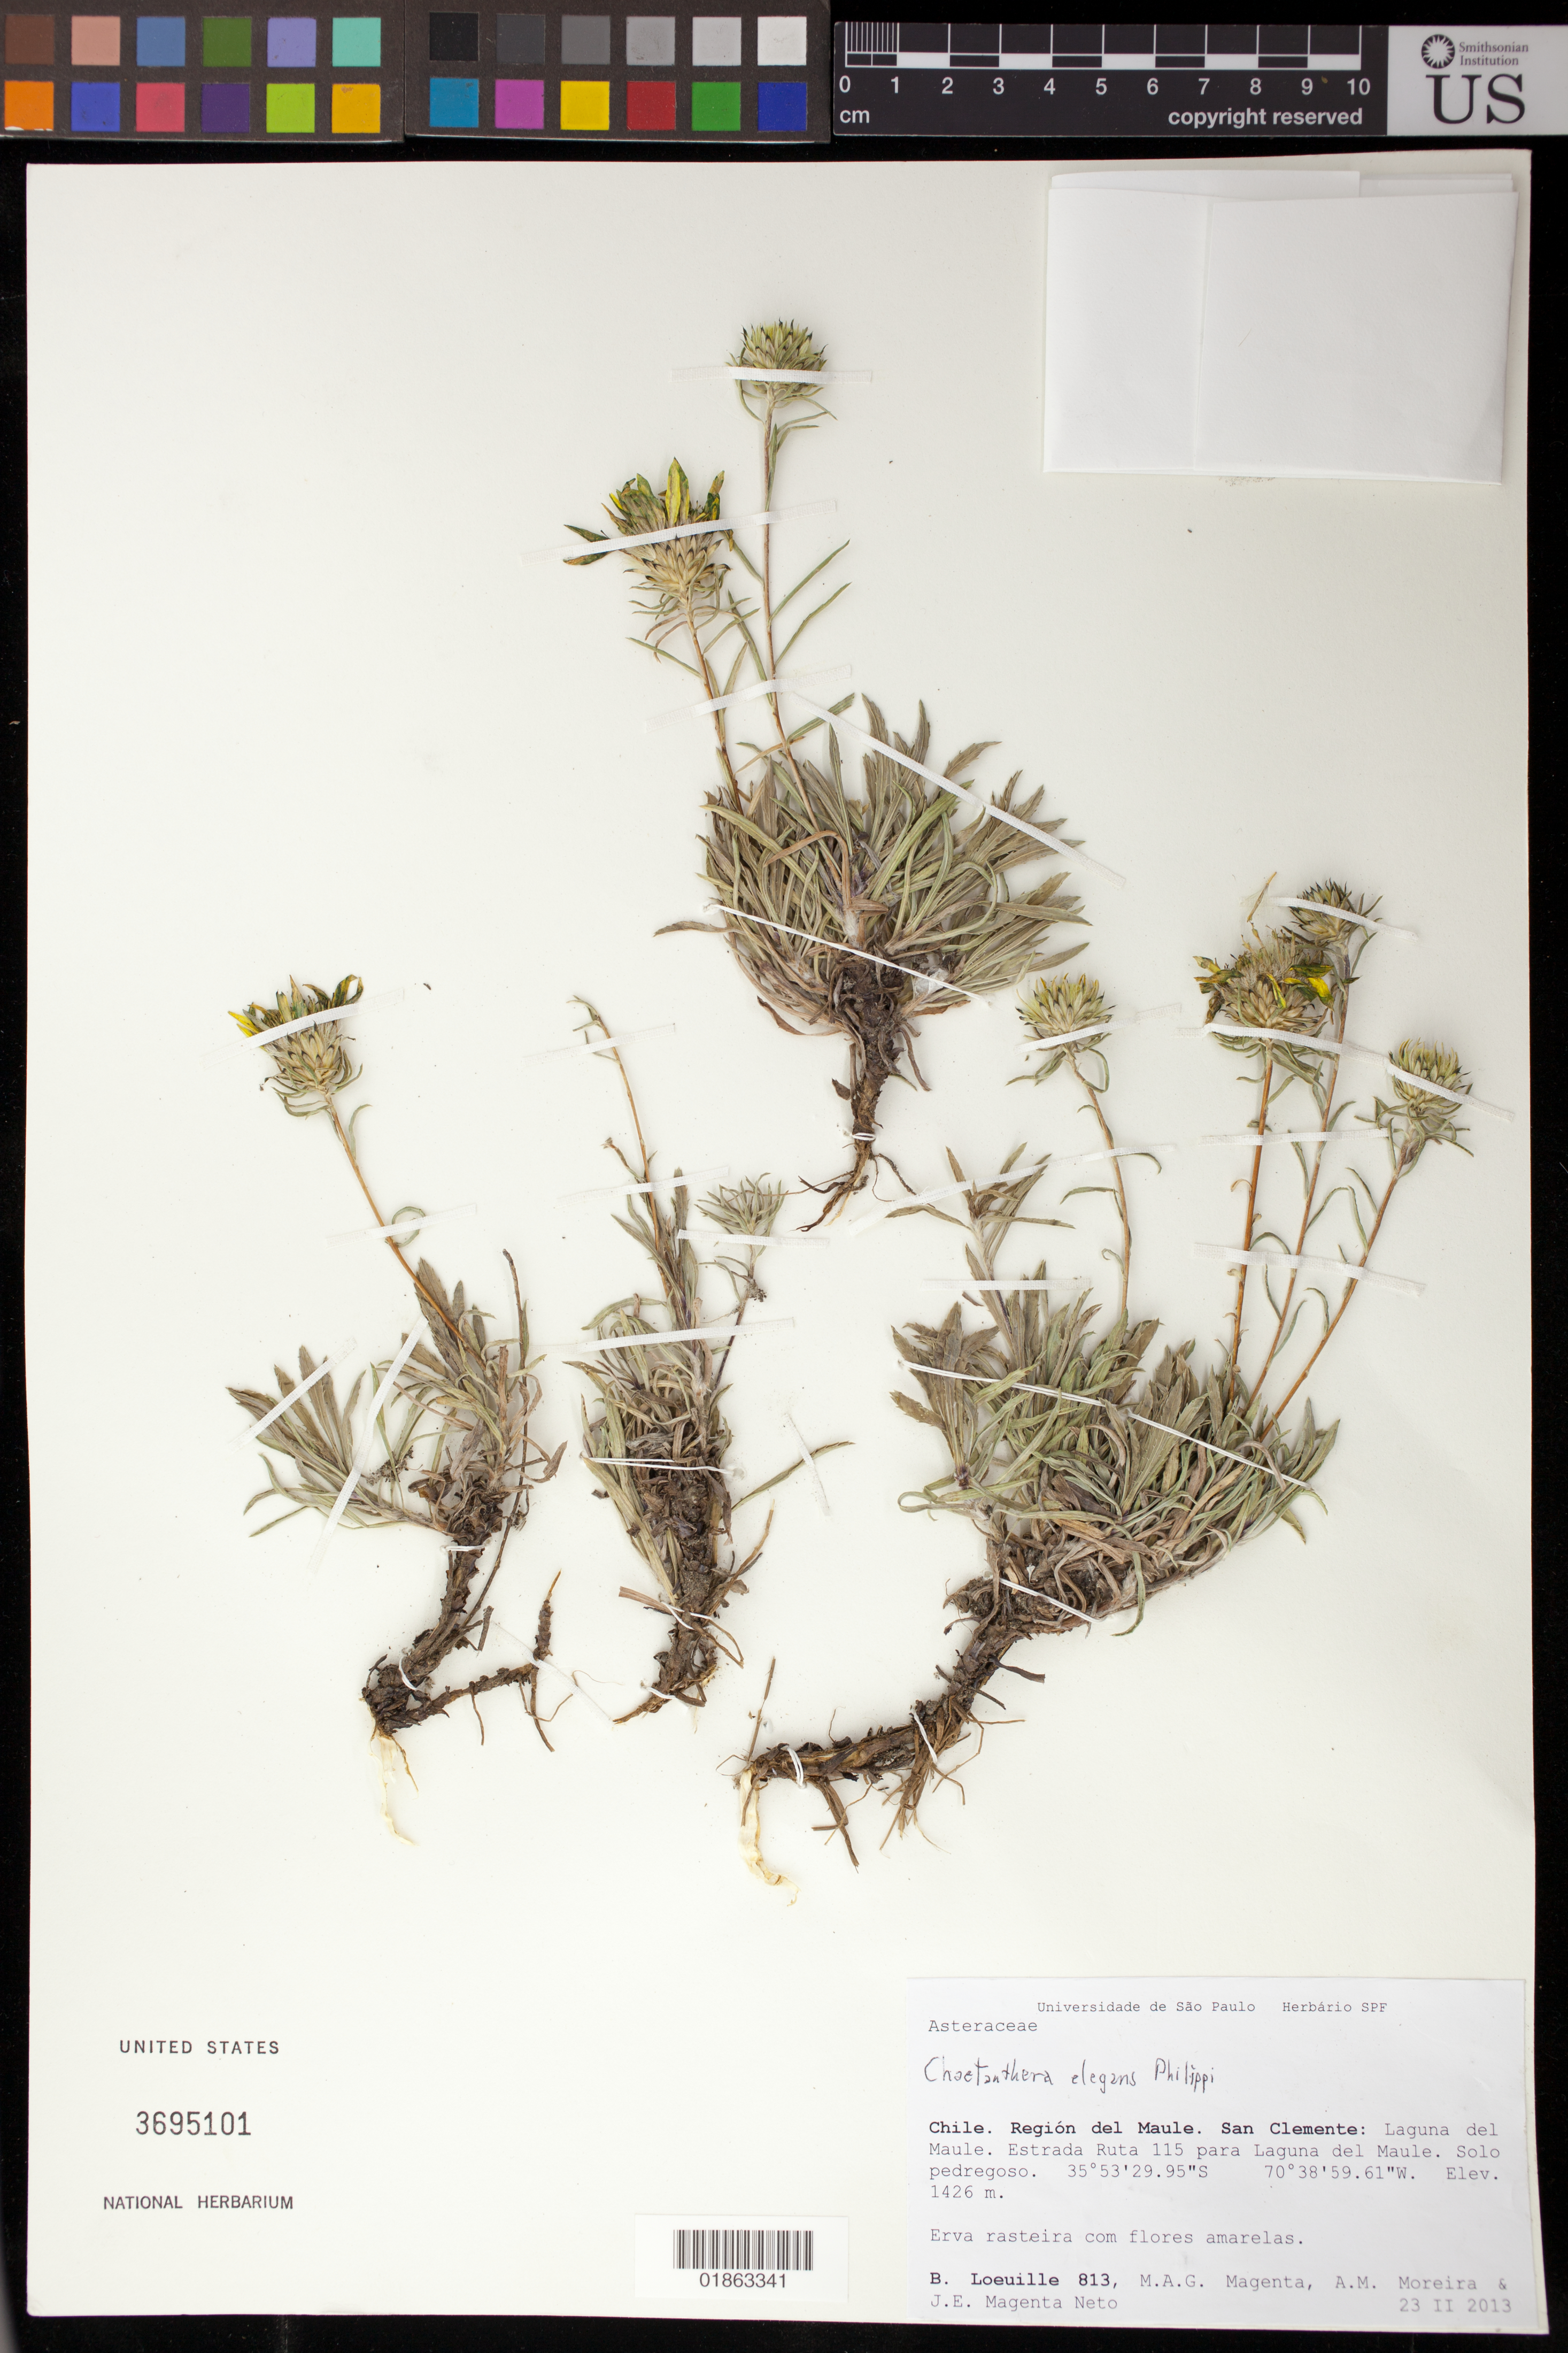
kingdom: Plantae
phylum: Tracheophyta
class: Magnoliopsida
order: Asterales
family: Asteraceae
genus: Chaetanthera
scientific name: Chaetanthera elegans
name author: Phil.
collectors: B. Loeuille, M. A. G. Magenta, A. Moreira & J. Magenta Neto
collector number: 813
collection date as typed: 23 II 2013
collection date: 2013-02-23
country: Chile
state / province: Maule (VII)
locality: Region del Maule. San Clemente: Laguna del Maule. Estrada Ruta 115 para Laguna del Maule.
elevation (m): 1426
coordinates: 35 53 29.95 S, 70 38 59.61 W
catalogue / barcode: US 3695101